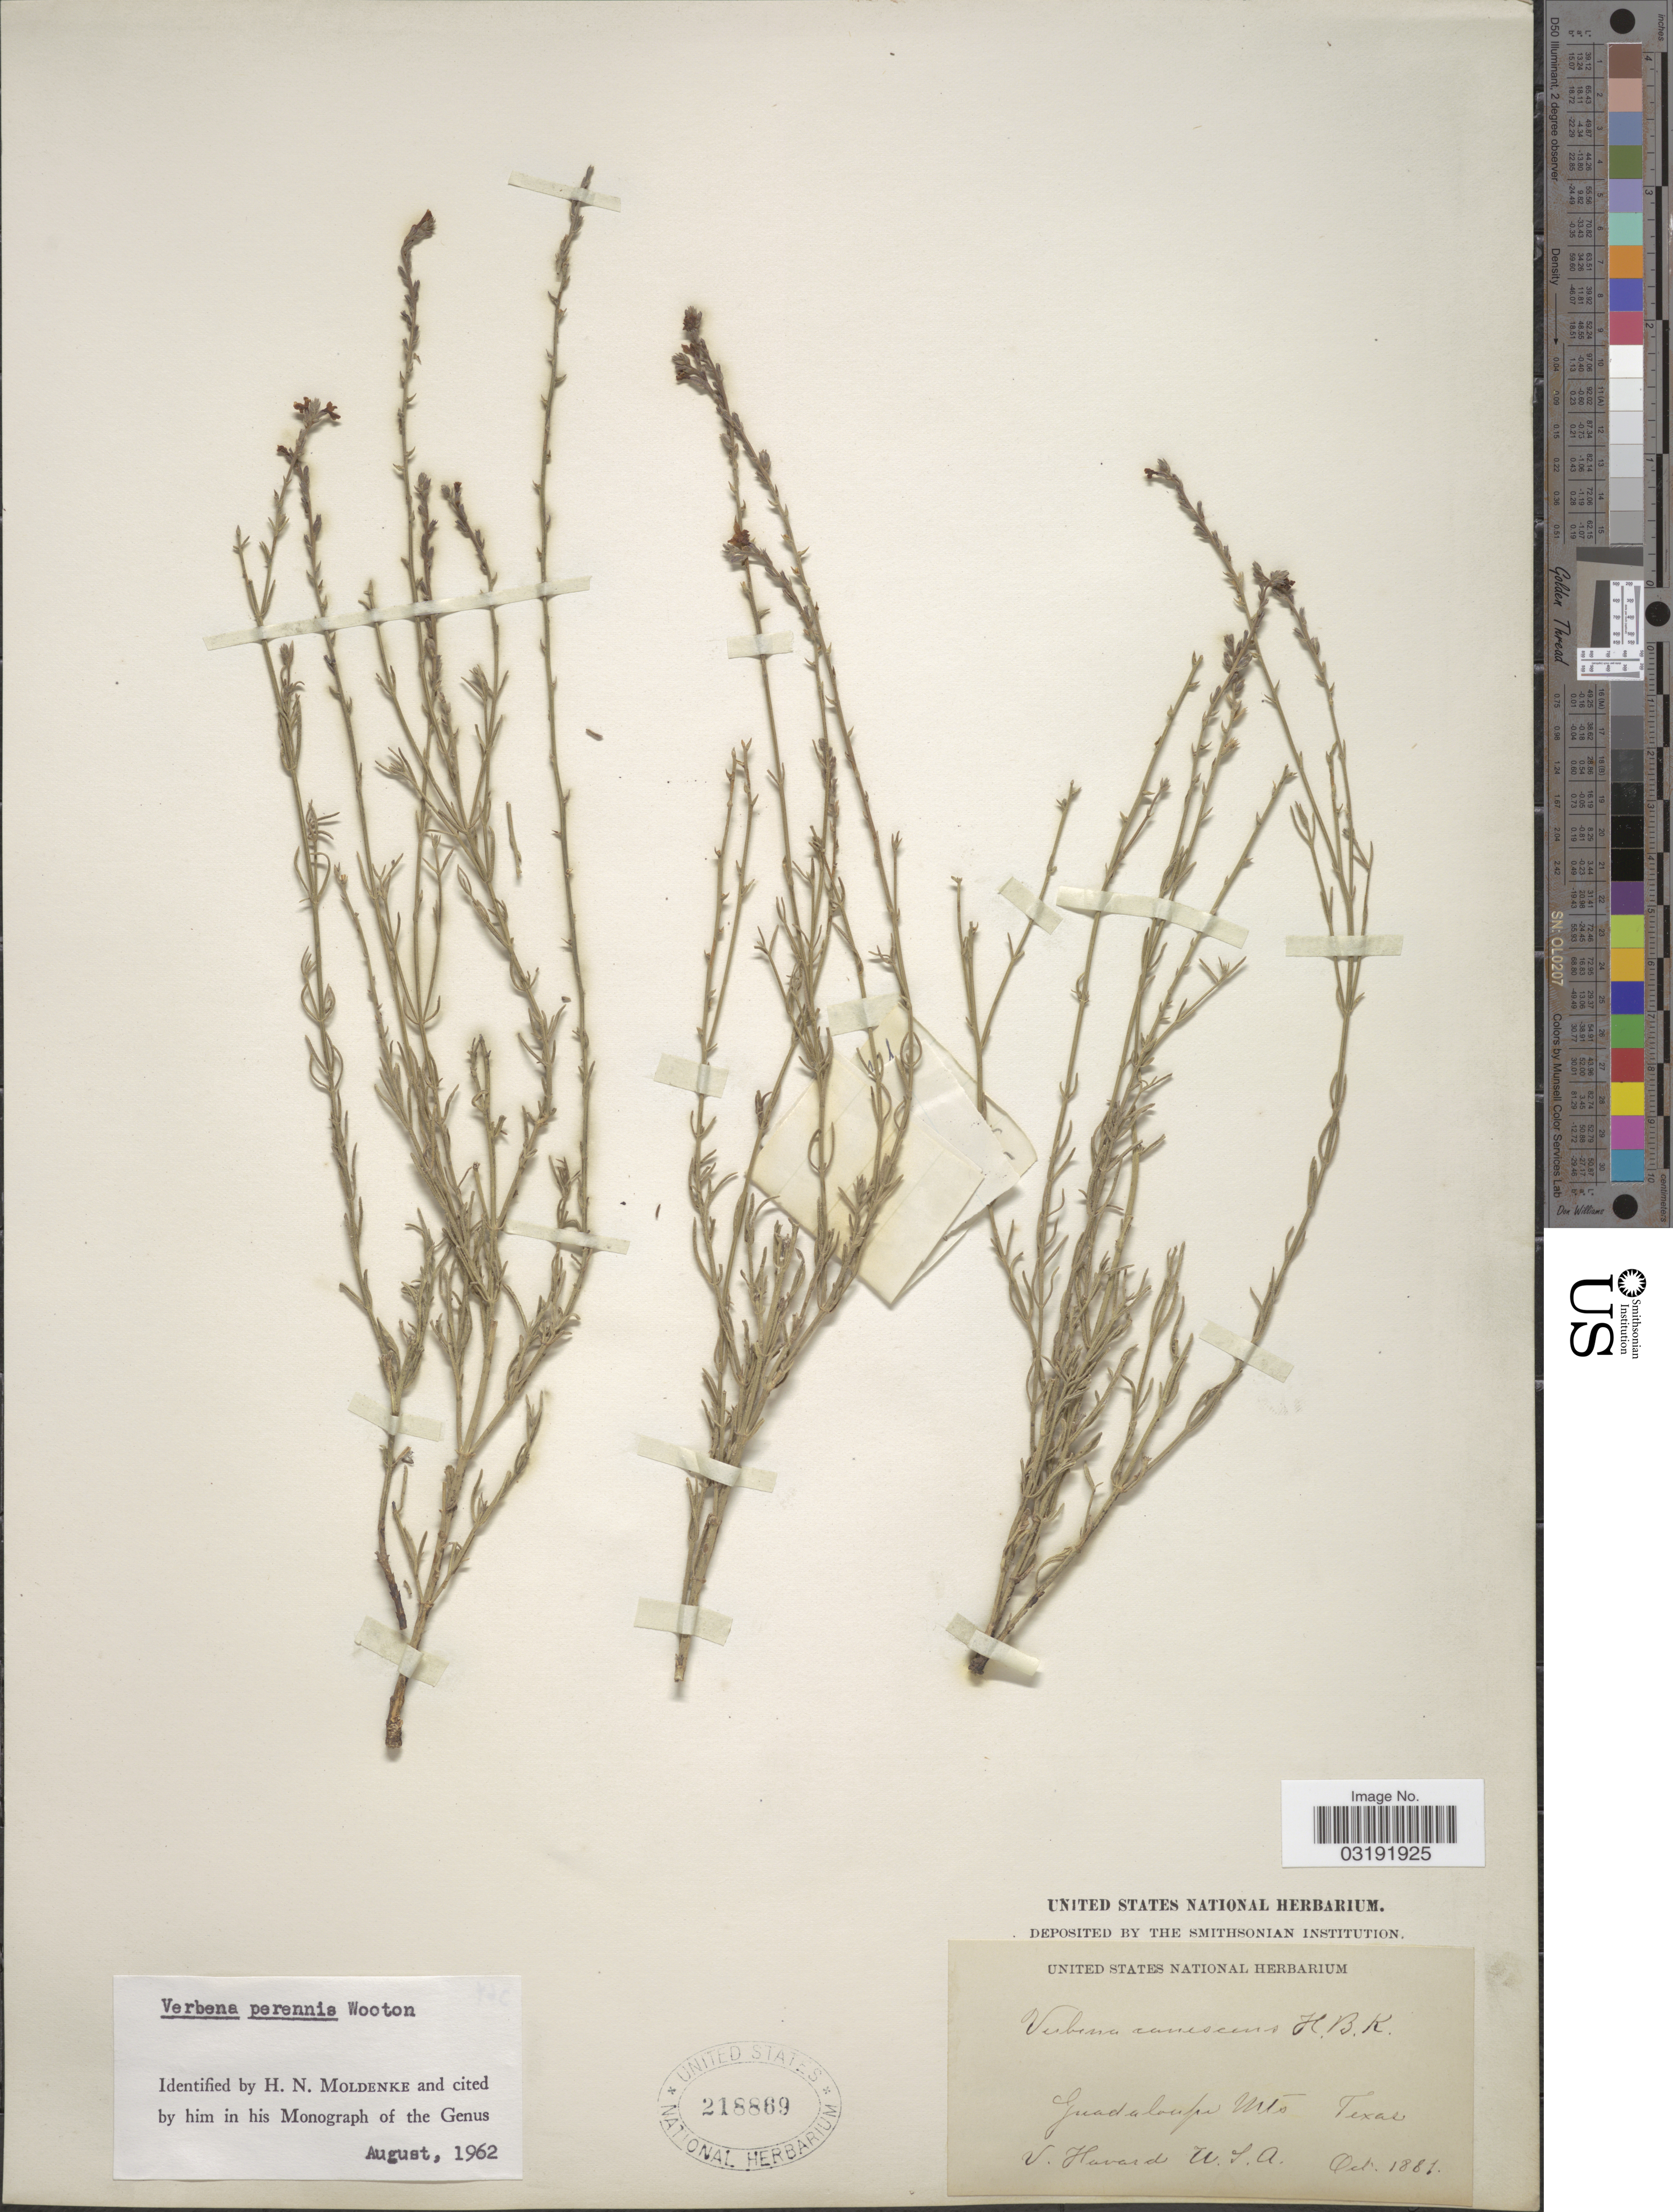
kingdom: Plantae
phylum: Tracheophyta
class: Magnoliopsida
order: Lamiales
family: Verbenaceae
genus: Verbena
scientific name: Verbena perennis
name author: Wooton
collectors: V. Havard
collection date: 1881-10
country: United States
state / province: Texas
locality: Guadaloupe Mts.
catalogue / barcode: US 218869